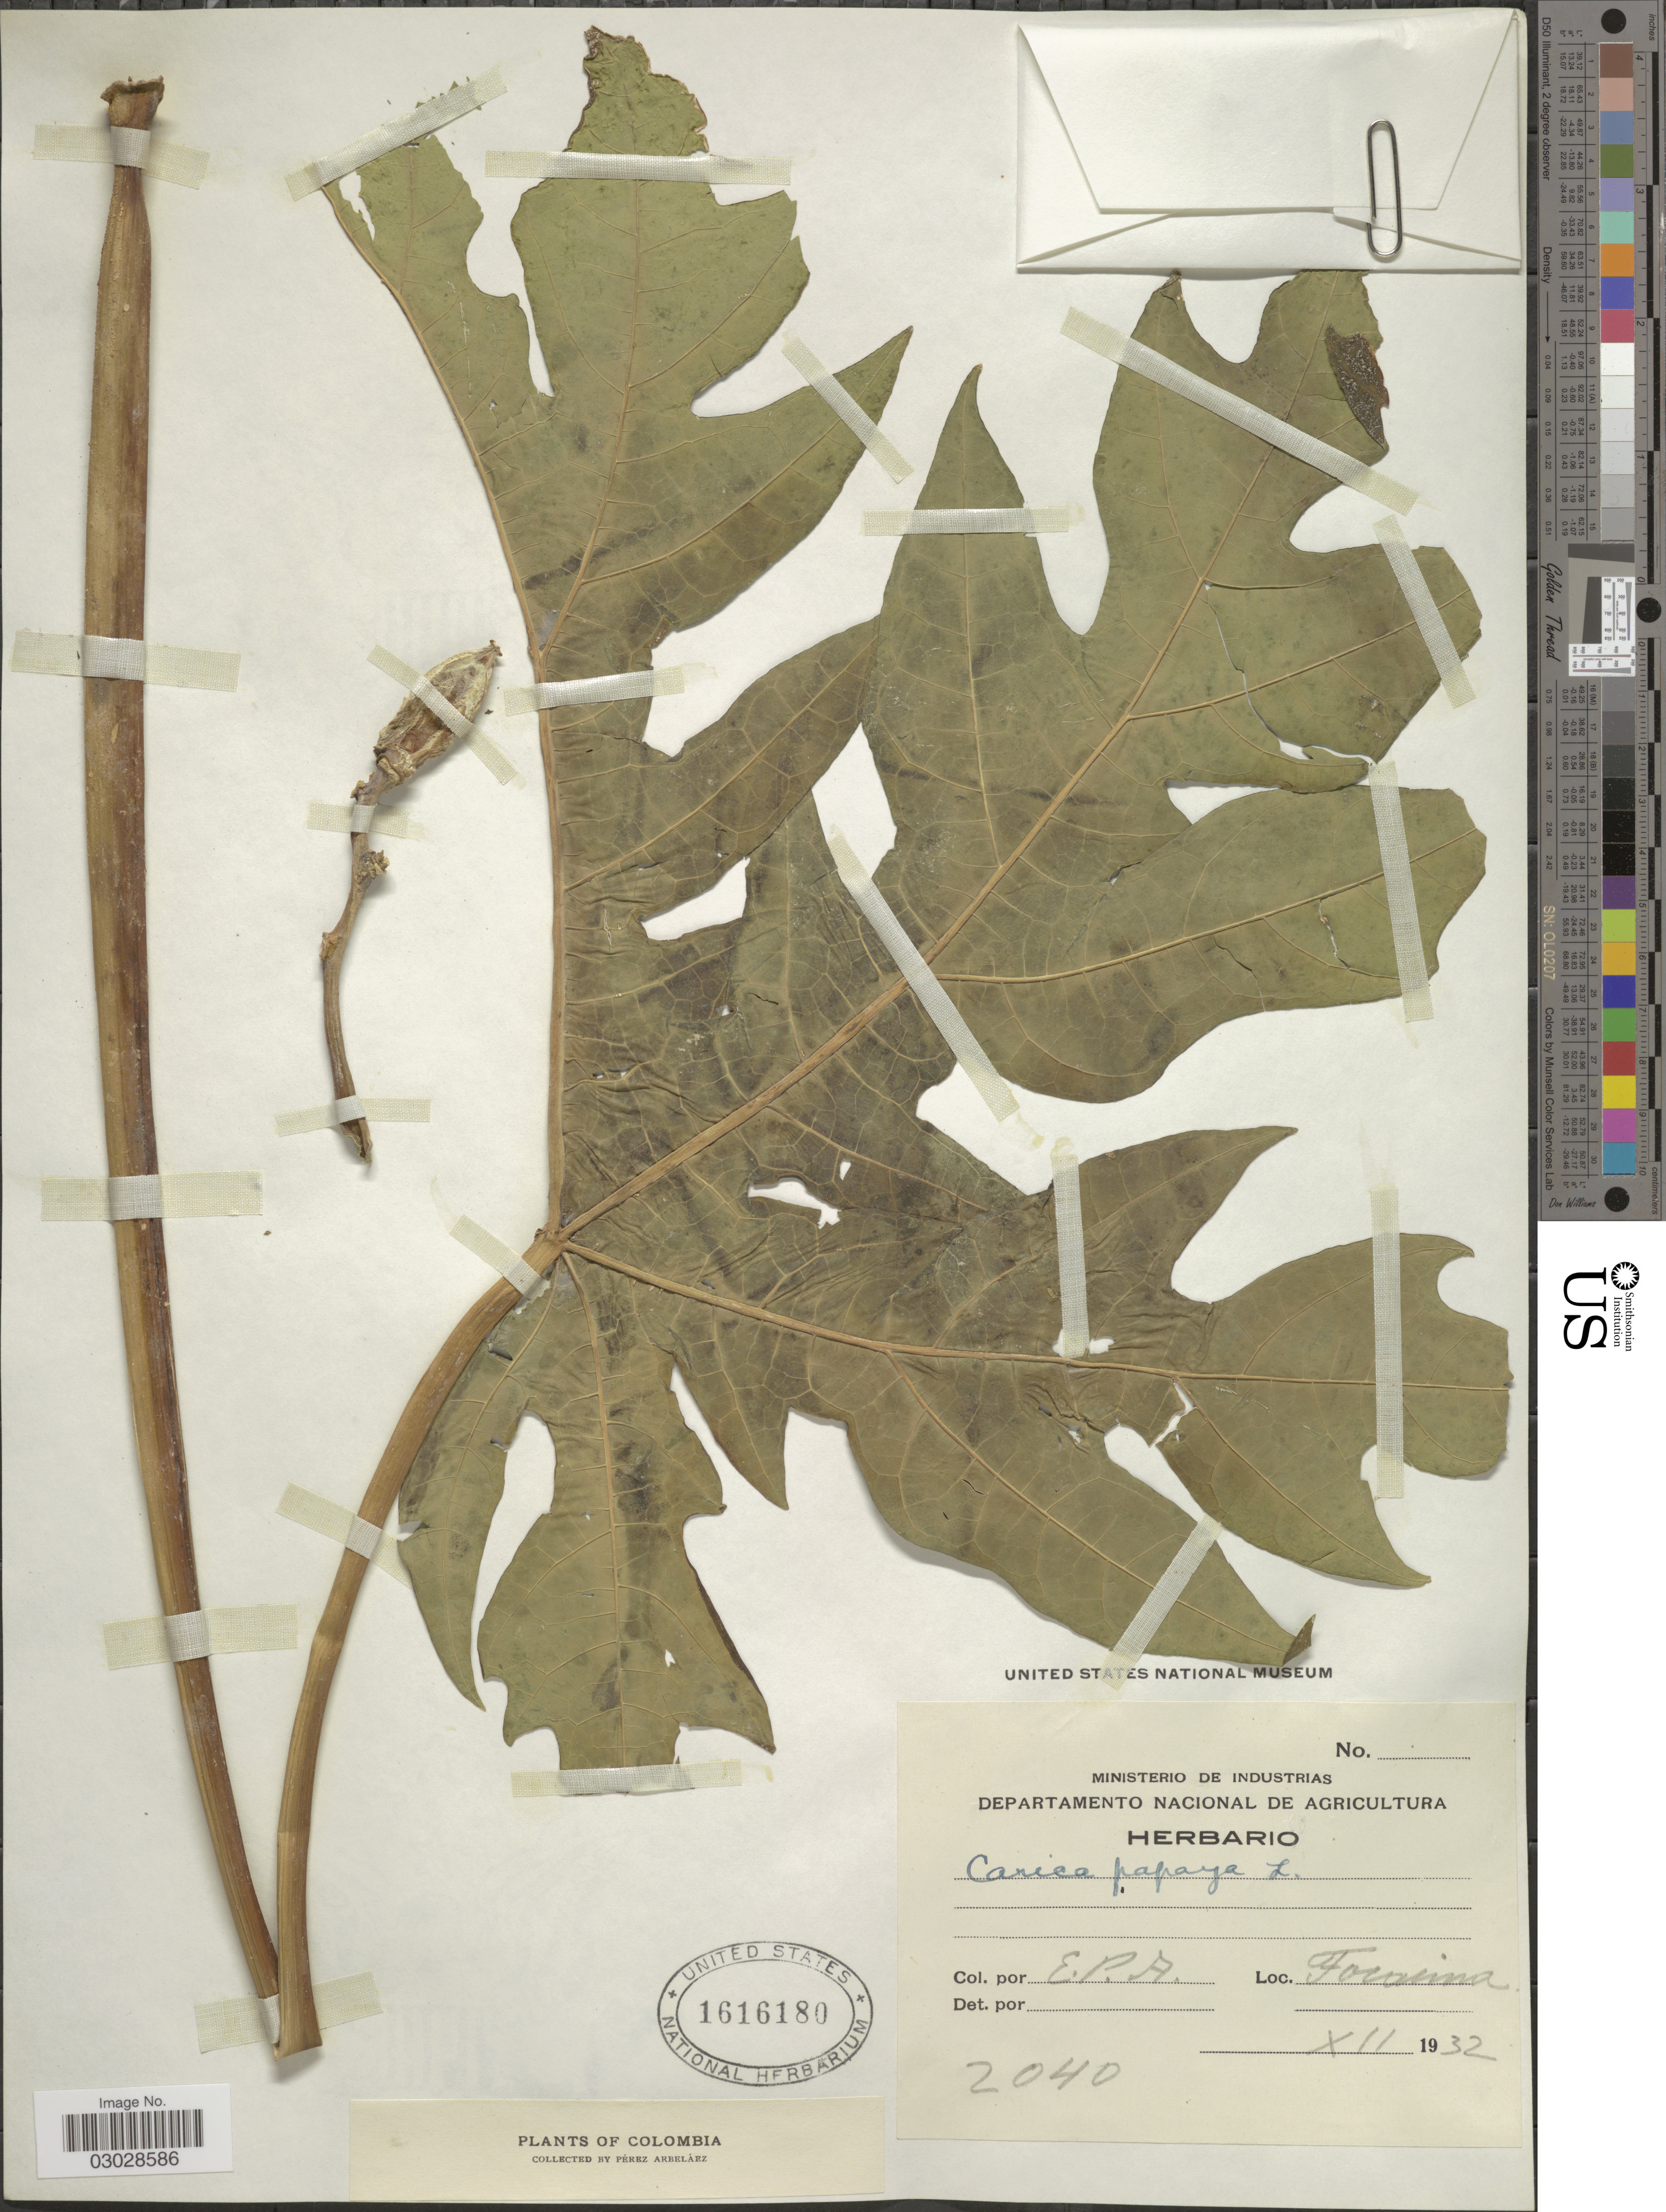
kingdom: Plantae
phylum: Tracheophyta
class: Magnoliopsida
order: Brassicales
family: Caricaceae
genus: Carica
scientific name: Carica papaya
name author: L.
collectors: E. Pérez Arbeláez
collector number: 2040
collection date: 1932-12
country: Colombia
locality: Tocaima.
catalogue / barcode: US 1616180